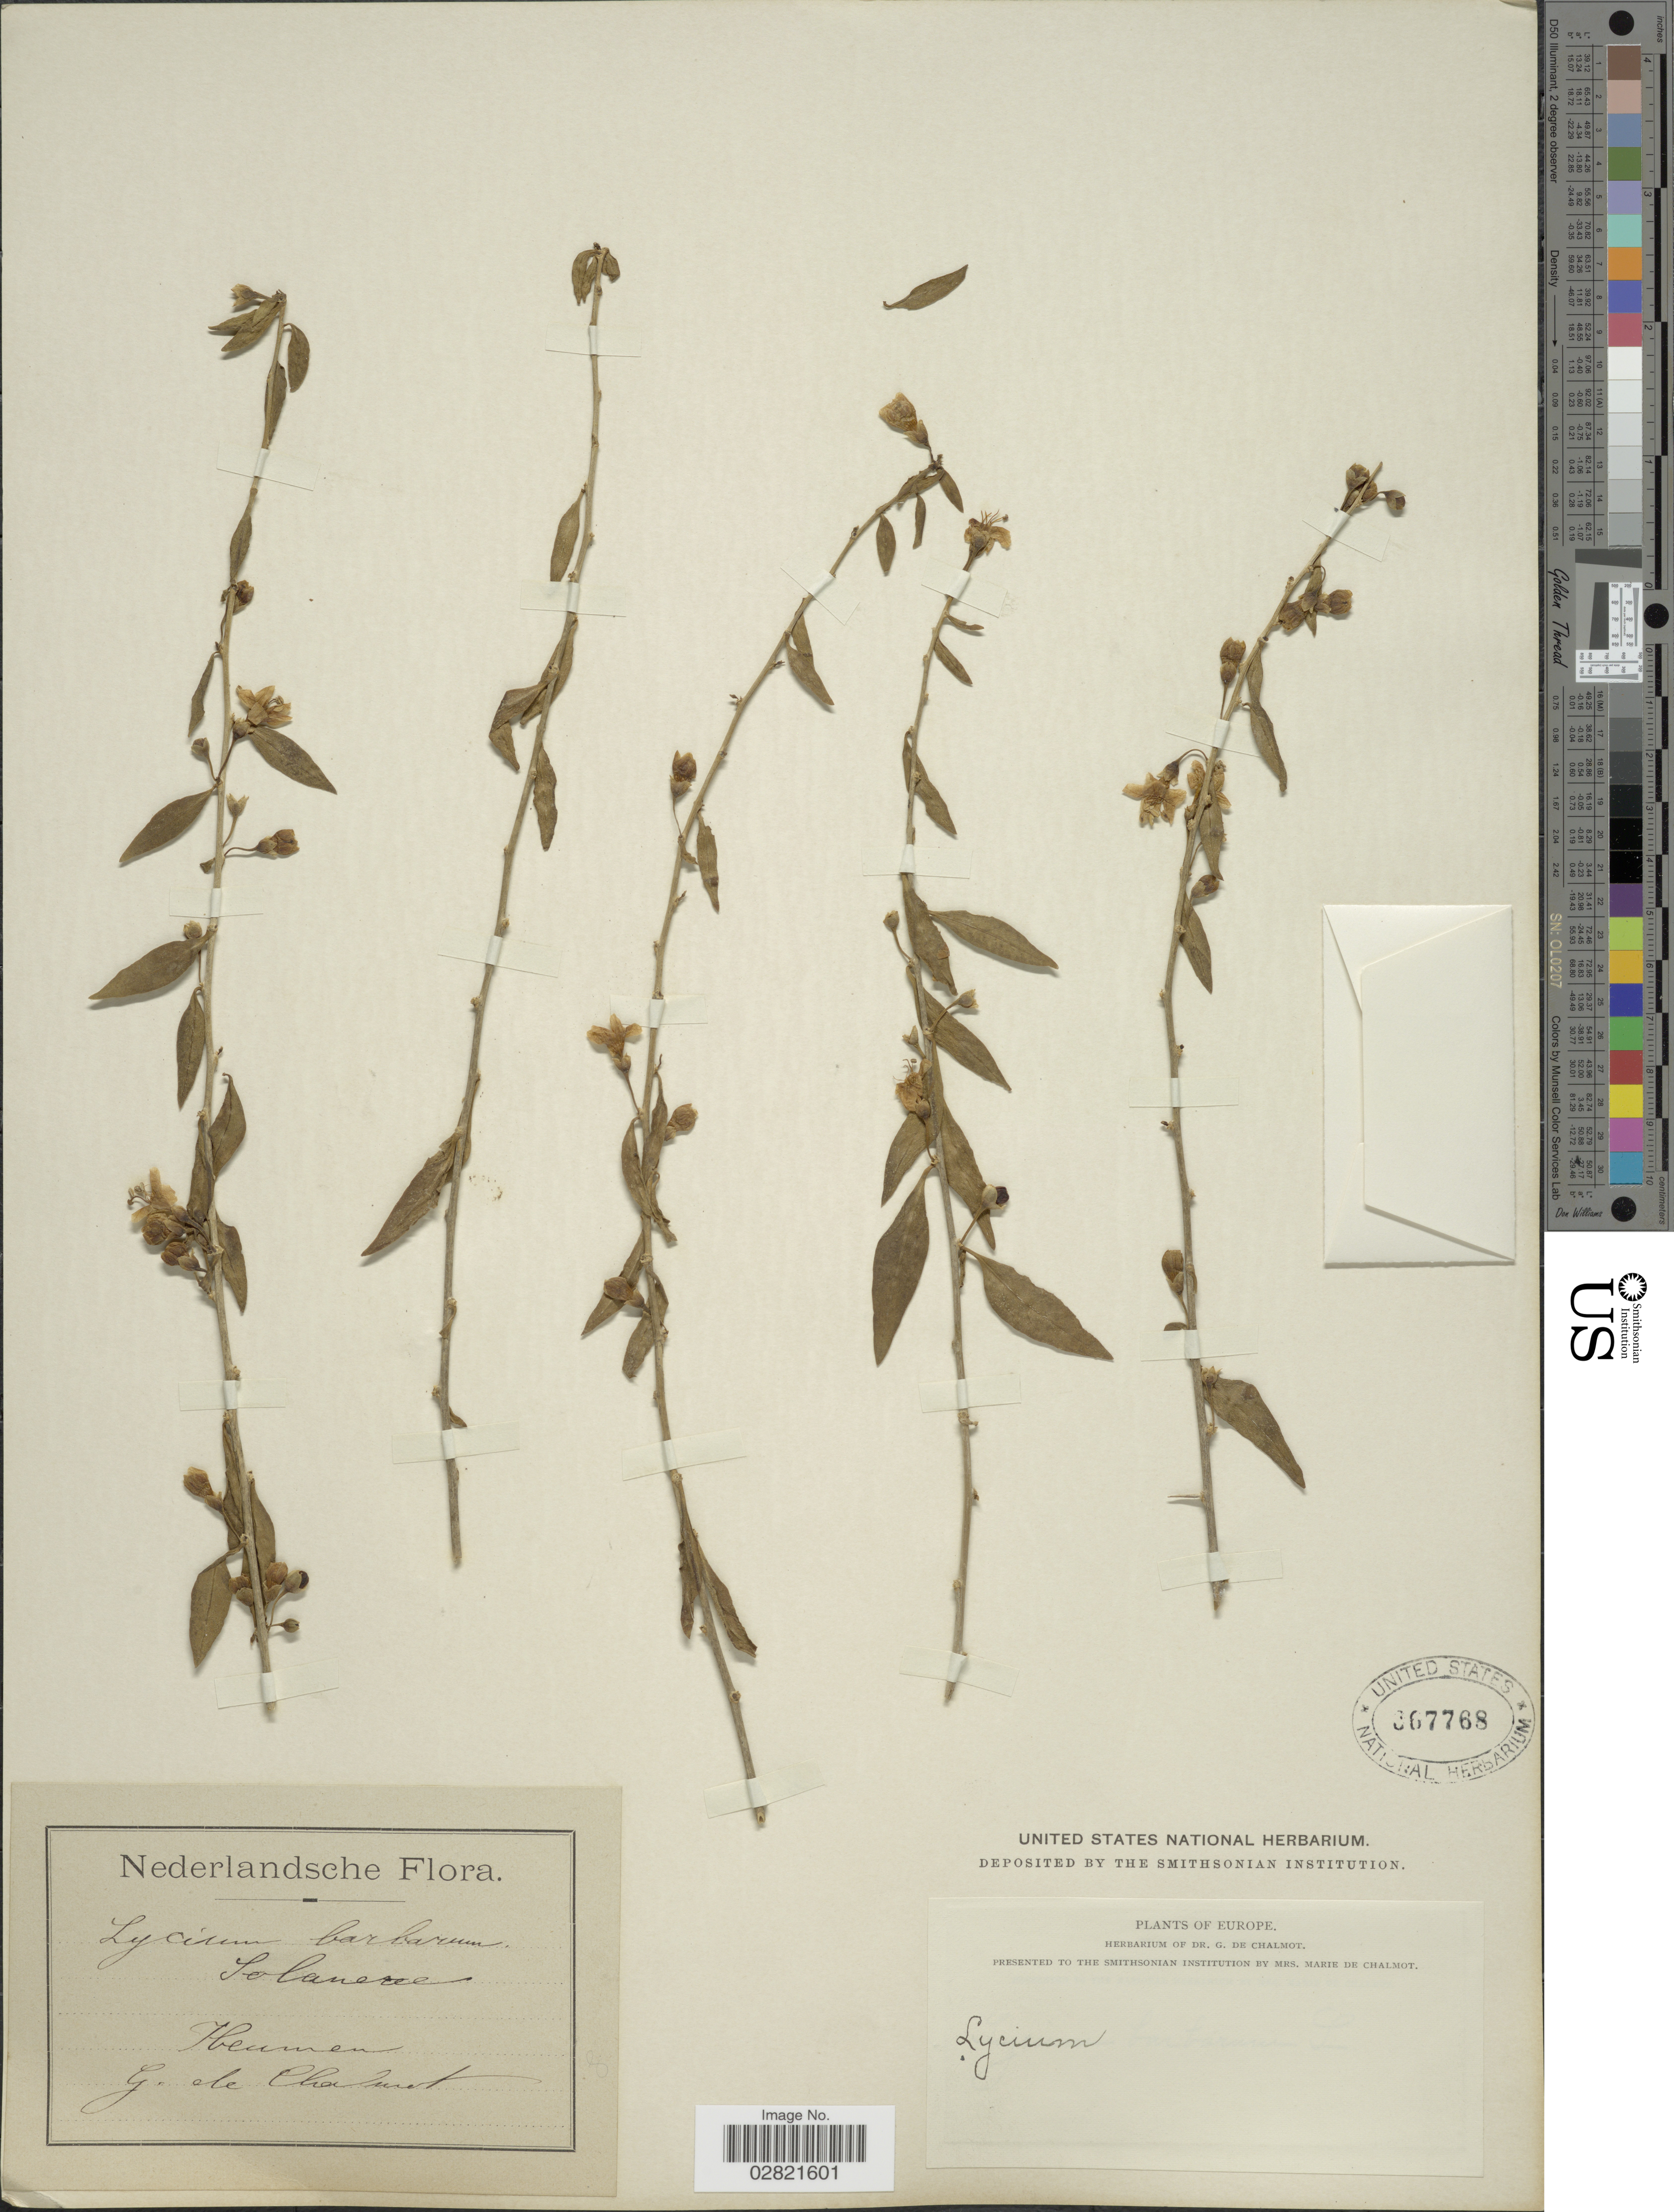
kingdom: Plantae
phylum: Tracheophyta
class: Magnoliopsida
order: Solanales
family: Solanaceae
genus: Lycium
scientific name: Lycium barbarum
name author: L.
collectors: G. de Chalmot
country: Netherlands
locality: Hemmen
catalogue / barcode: US 367768